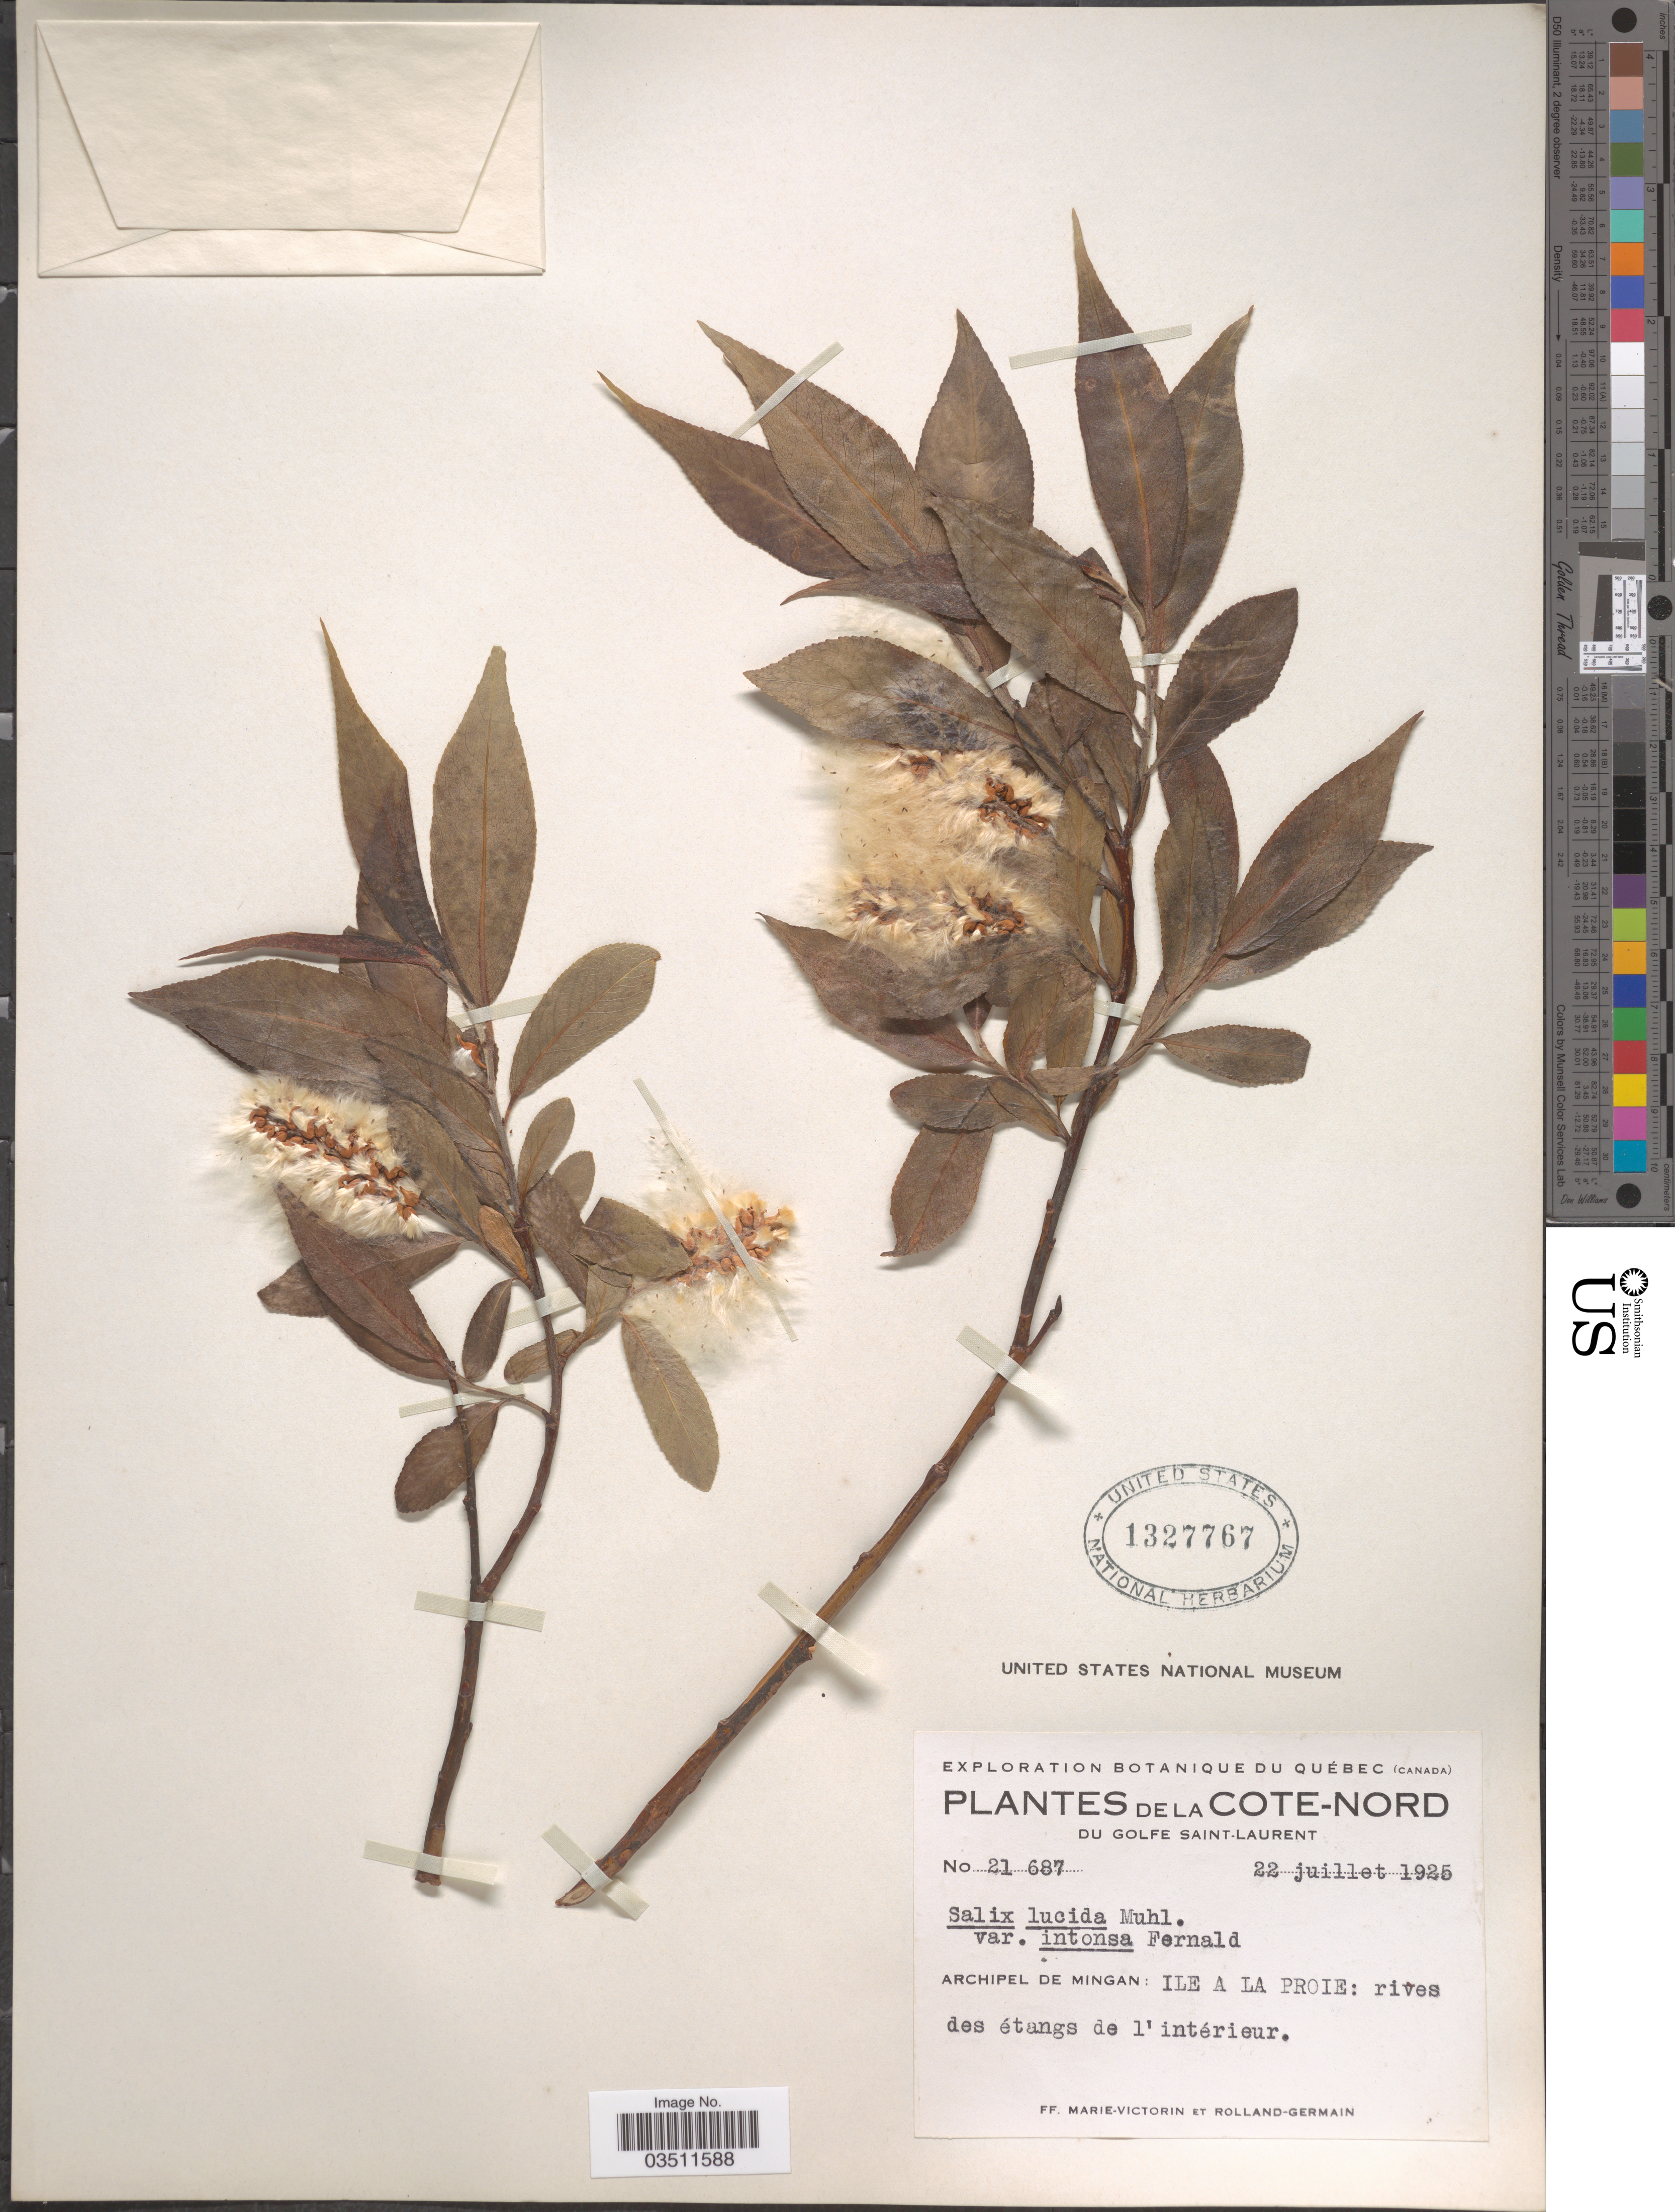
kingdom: Plantae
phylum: Tracheophyta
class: Magnoliopsida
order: Malpighiales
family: Salicaceae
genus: Salix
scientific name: Salix lucida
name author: Muhl.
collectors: F. Marie-Victorin & Rolland-Germain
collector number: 21687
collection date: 1925-07-22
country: Canada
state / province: Quebec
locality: Cote-Nord. Du Golfe Saint-Laurent. Archipel de Mingan: Ile a La Proie.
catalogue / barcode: US 1327767